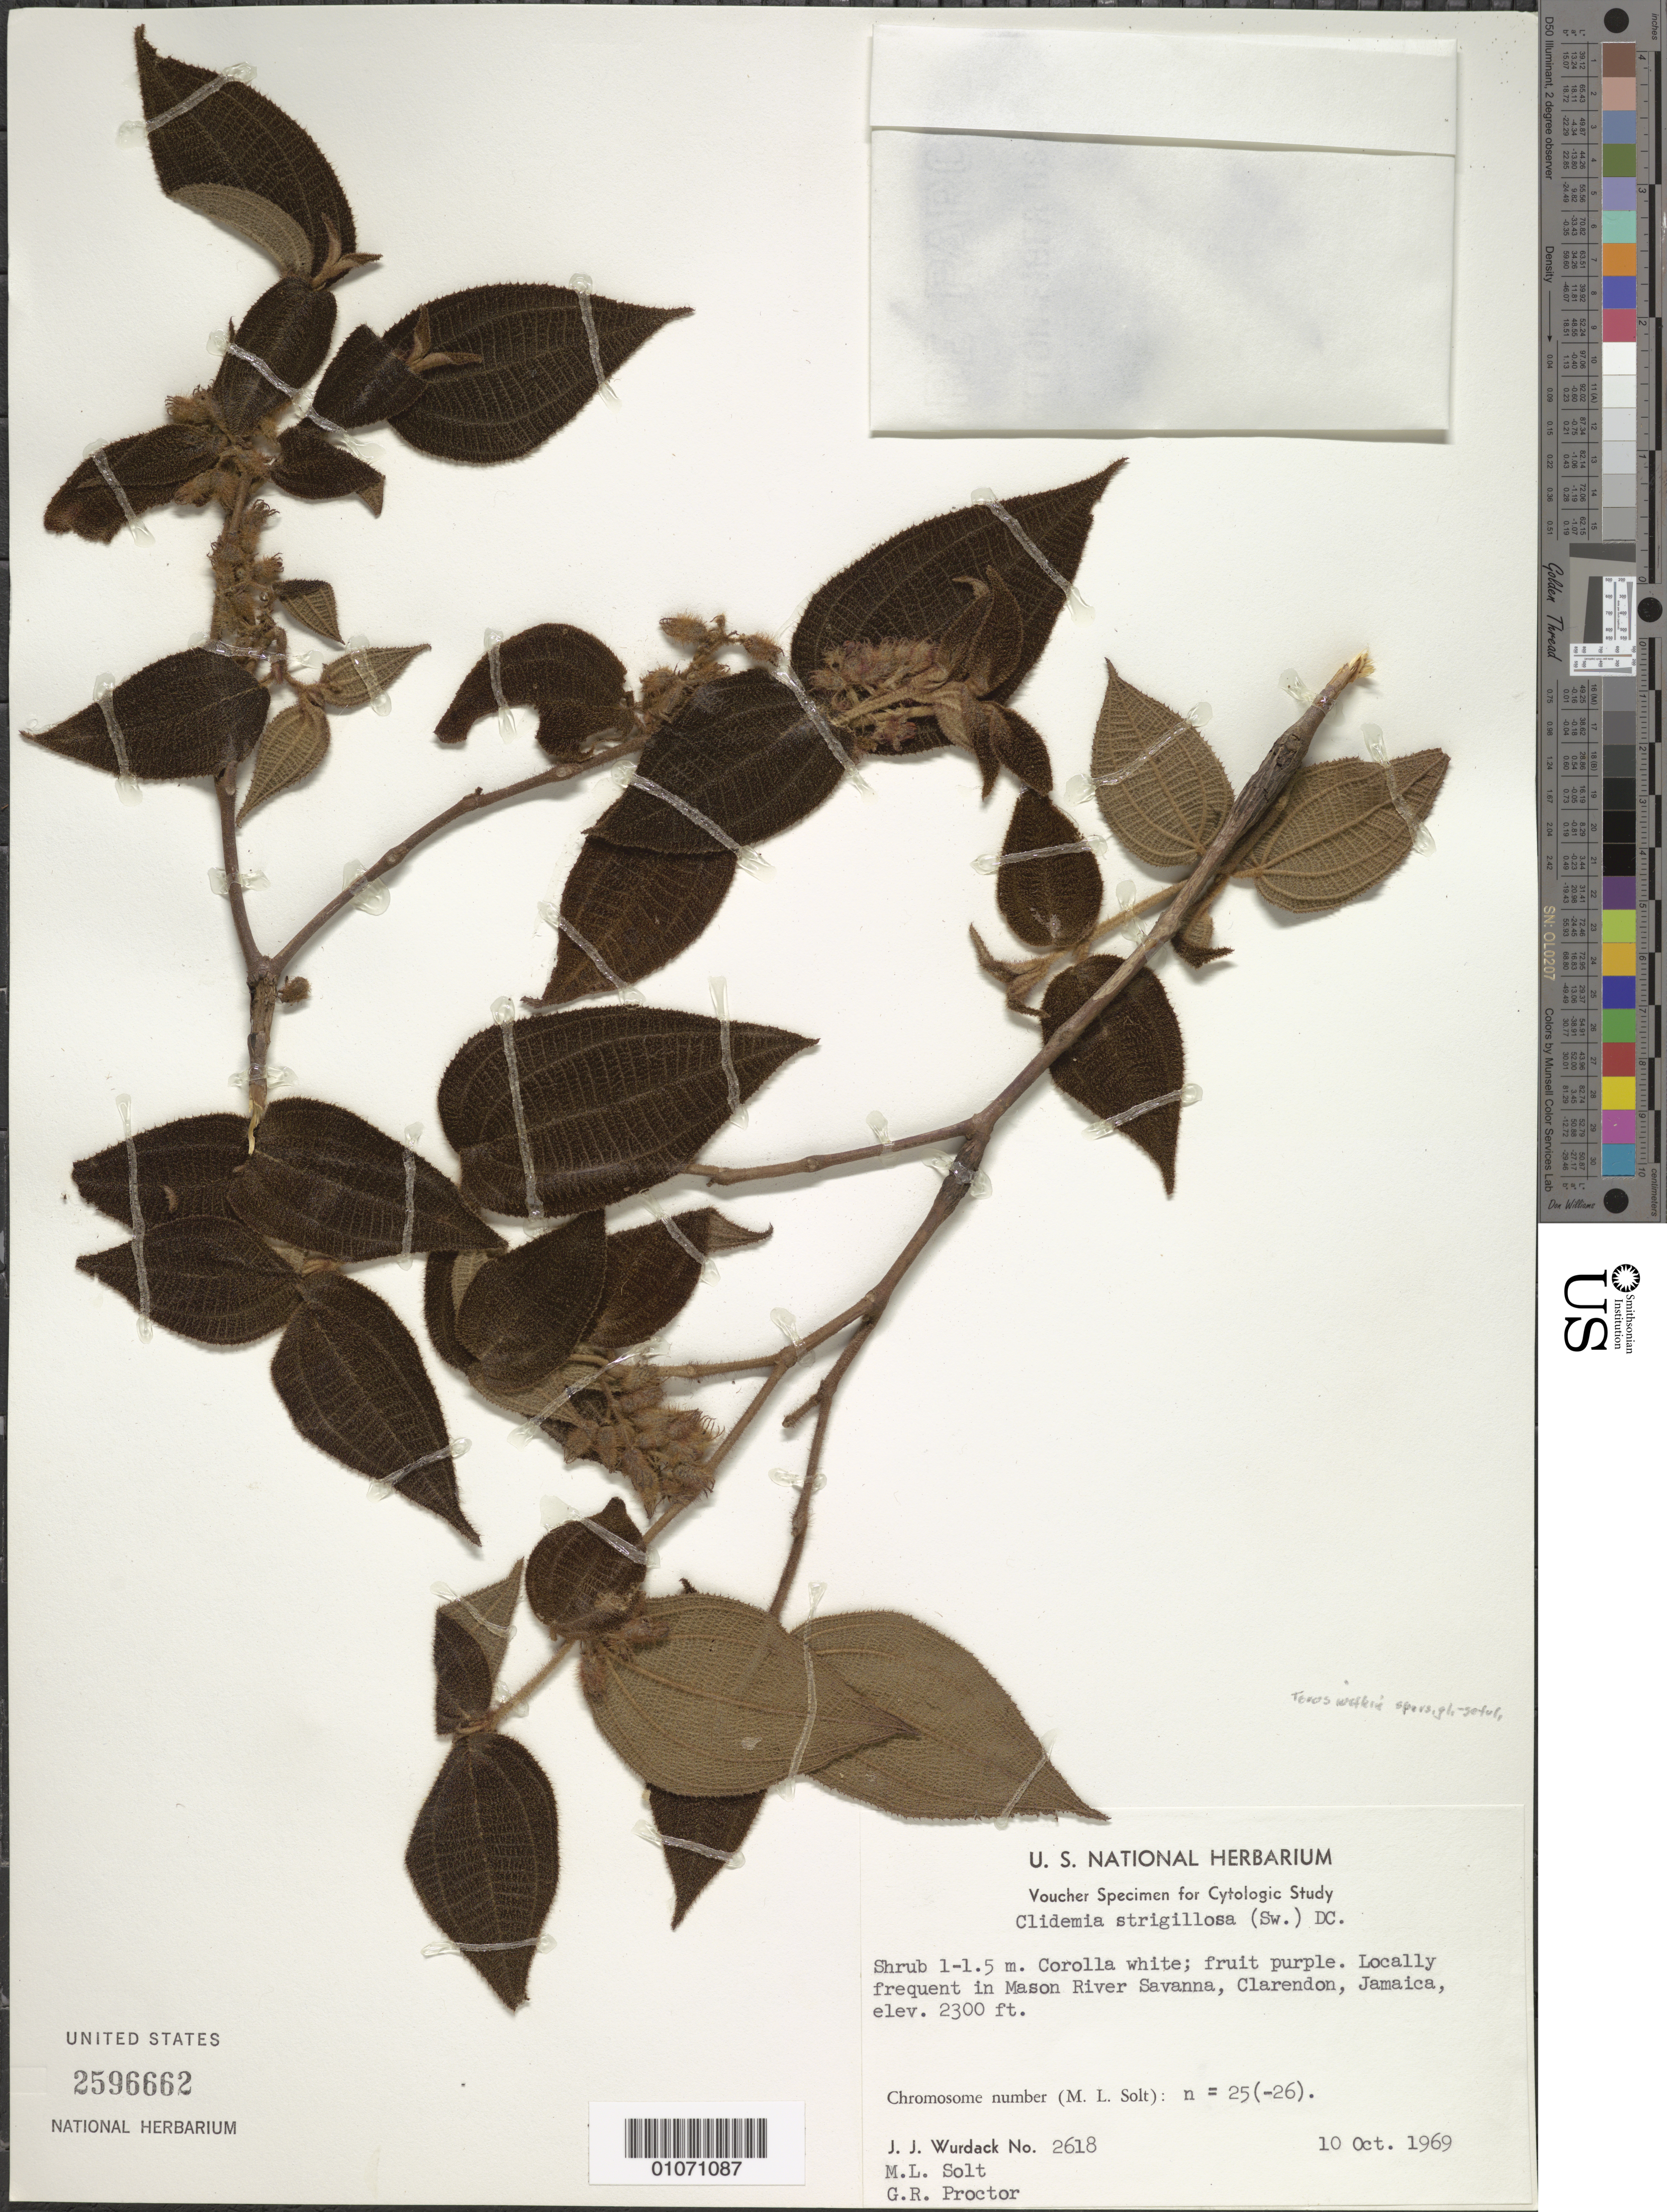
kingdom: Plantae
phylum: Tracheophyta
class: Magnoliopsida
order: Myrtales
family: Melastomataceae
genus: Clidemia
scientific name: Clidemia strigillosa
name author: (Sw.) DC.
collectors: J. J. Wurdack, M. Solt & G. R. Proctor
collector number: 2618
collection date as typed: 10 Oct 1969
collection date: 1969-10-10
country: Jamaica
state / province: Clarendon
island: Jamaica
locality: Mason River Savanna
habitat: Locally frequent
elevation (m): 701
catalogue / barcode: US 2596662